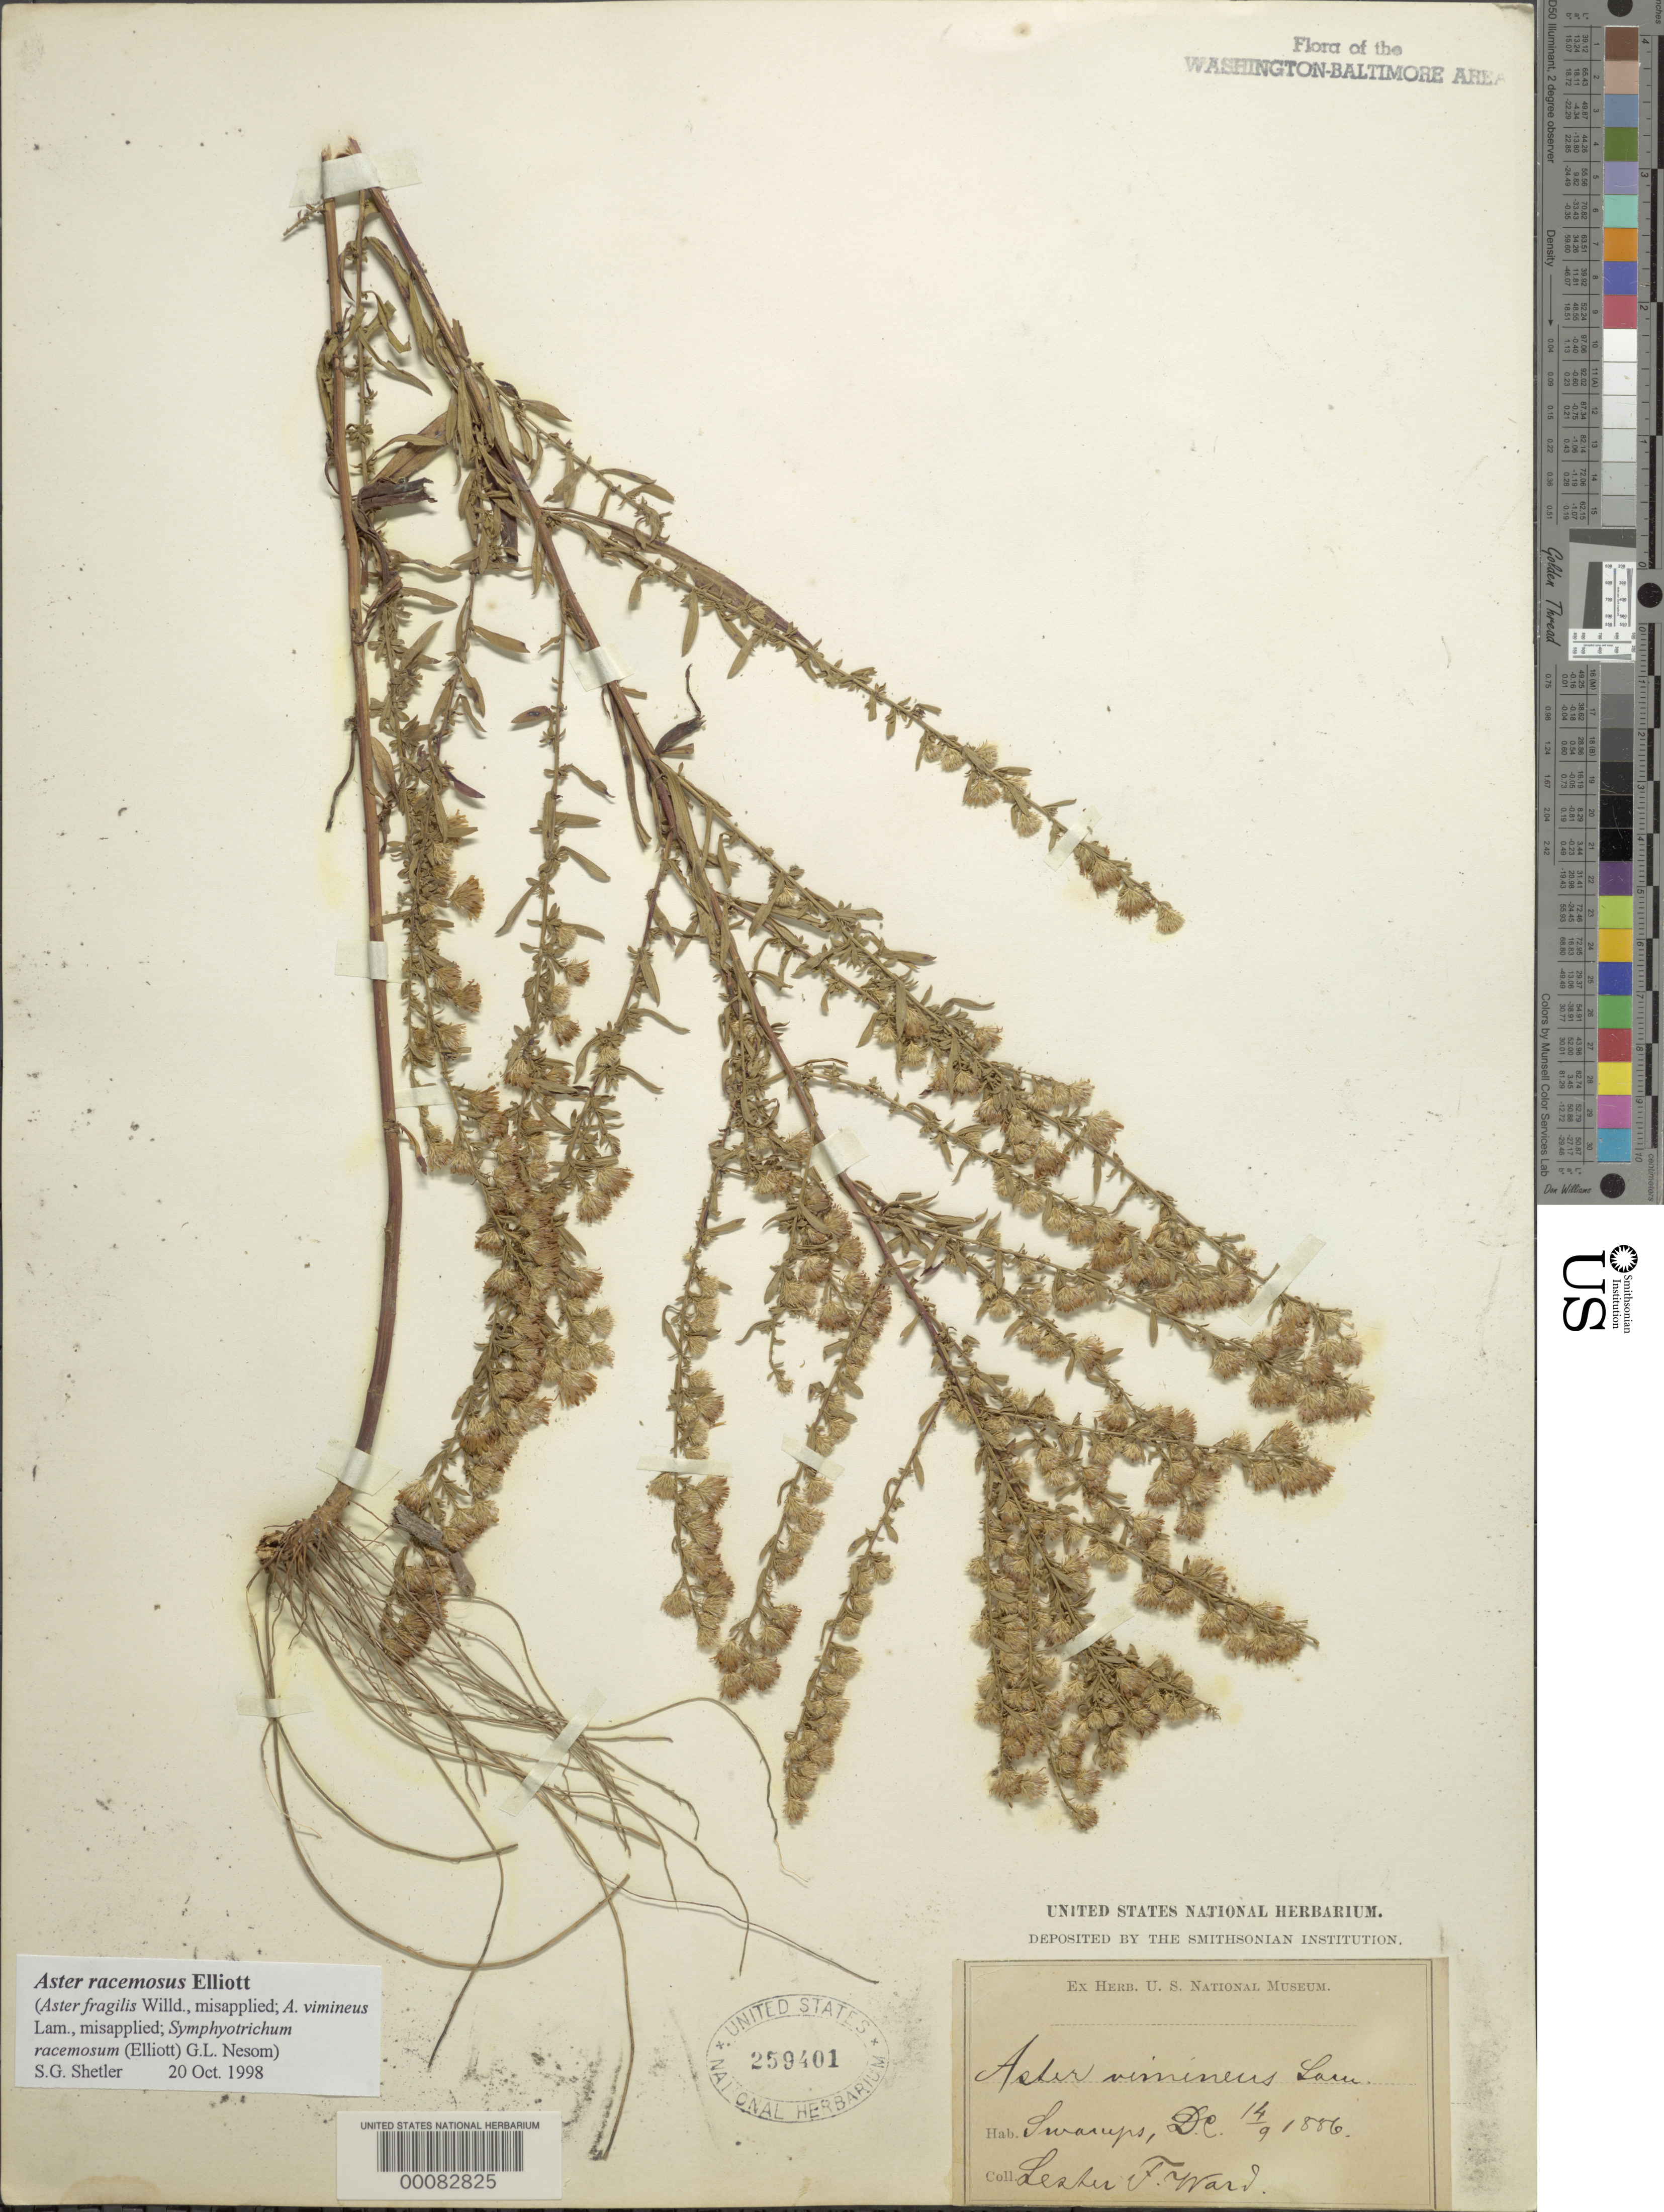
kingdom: Plantae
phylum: Tracheophyta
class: Magnoliopsida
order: Asterales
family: Asteraceae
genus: Symphyotrichum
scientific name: Symphyotrichum racemosum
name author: (Elliott) G.L. Nesom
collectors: L. F. Ward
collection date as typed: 14 Sep 1886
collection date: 1886-09-14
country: United States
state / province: District of Columbia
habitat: Swamps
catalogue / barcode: US 259401